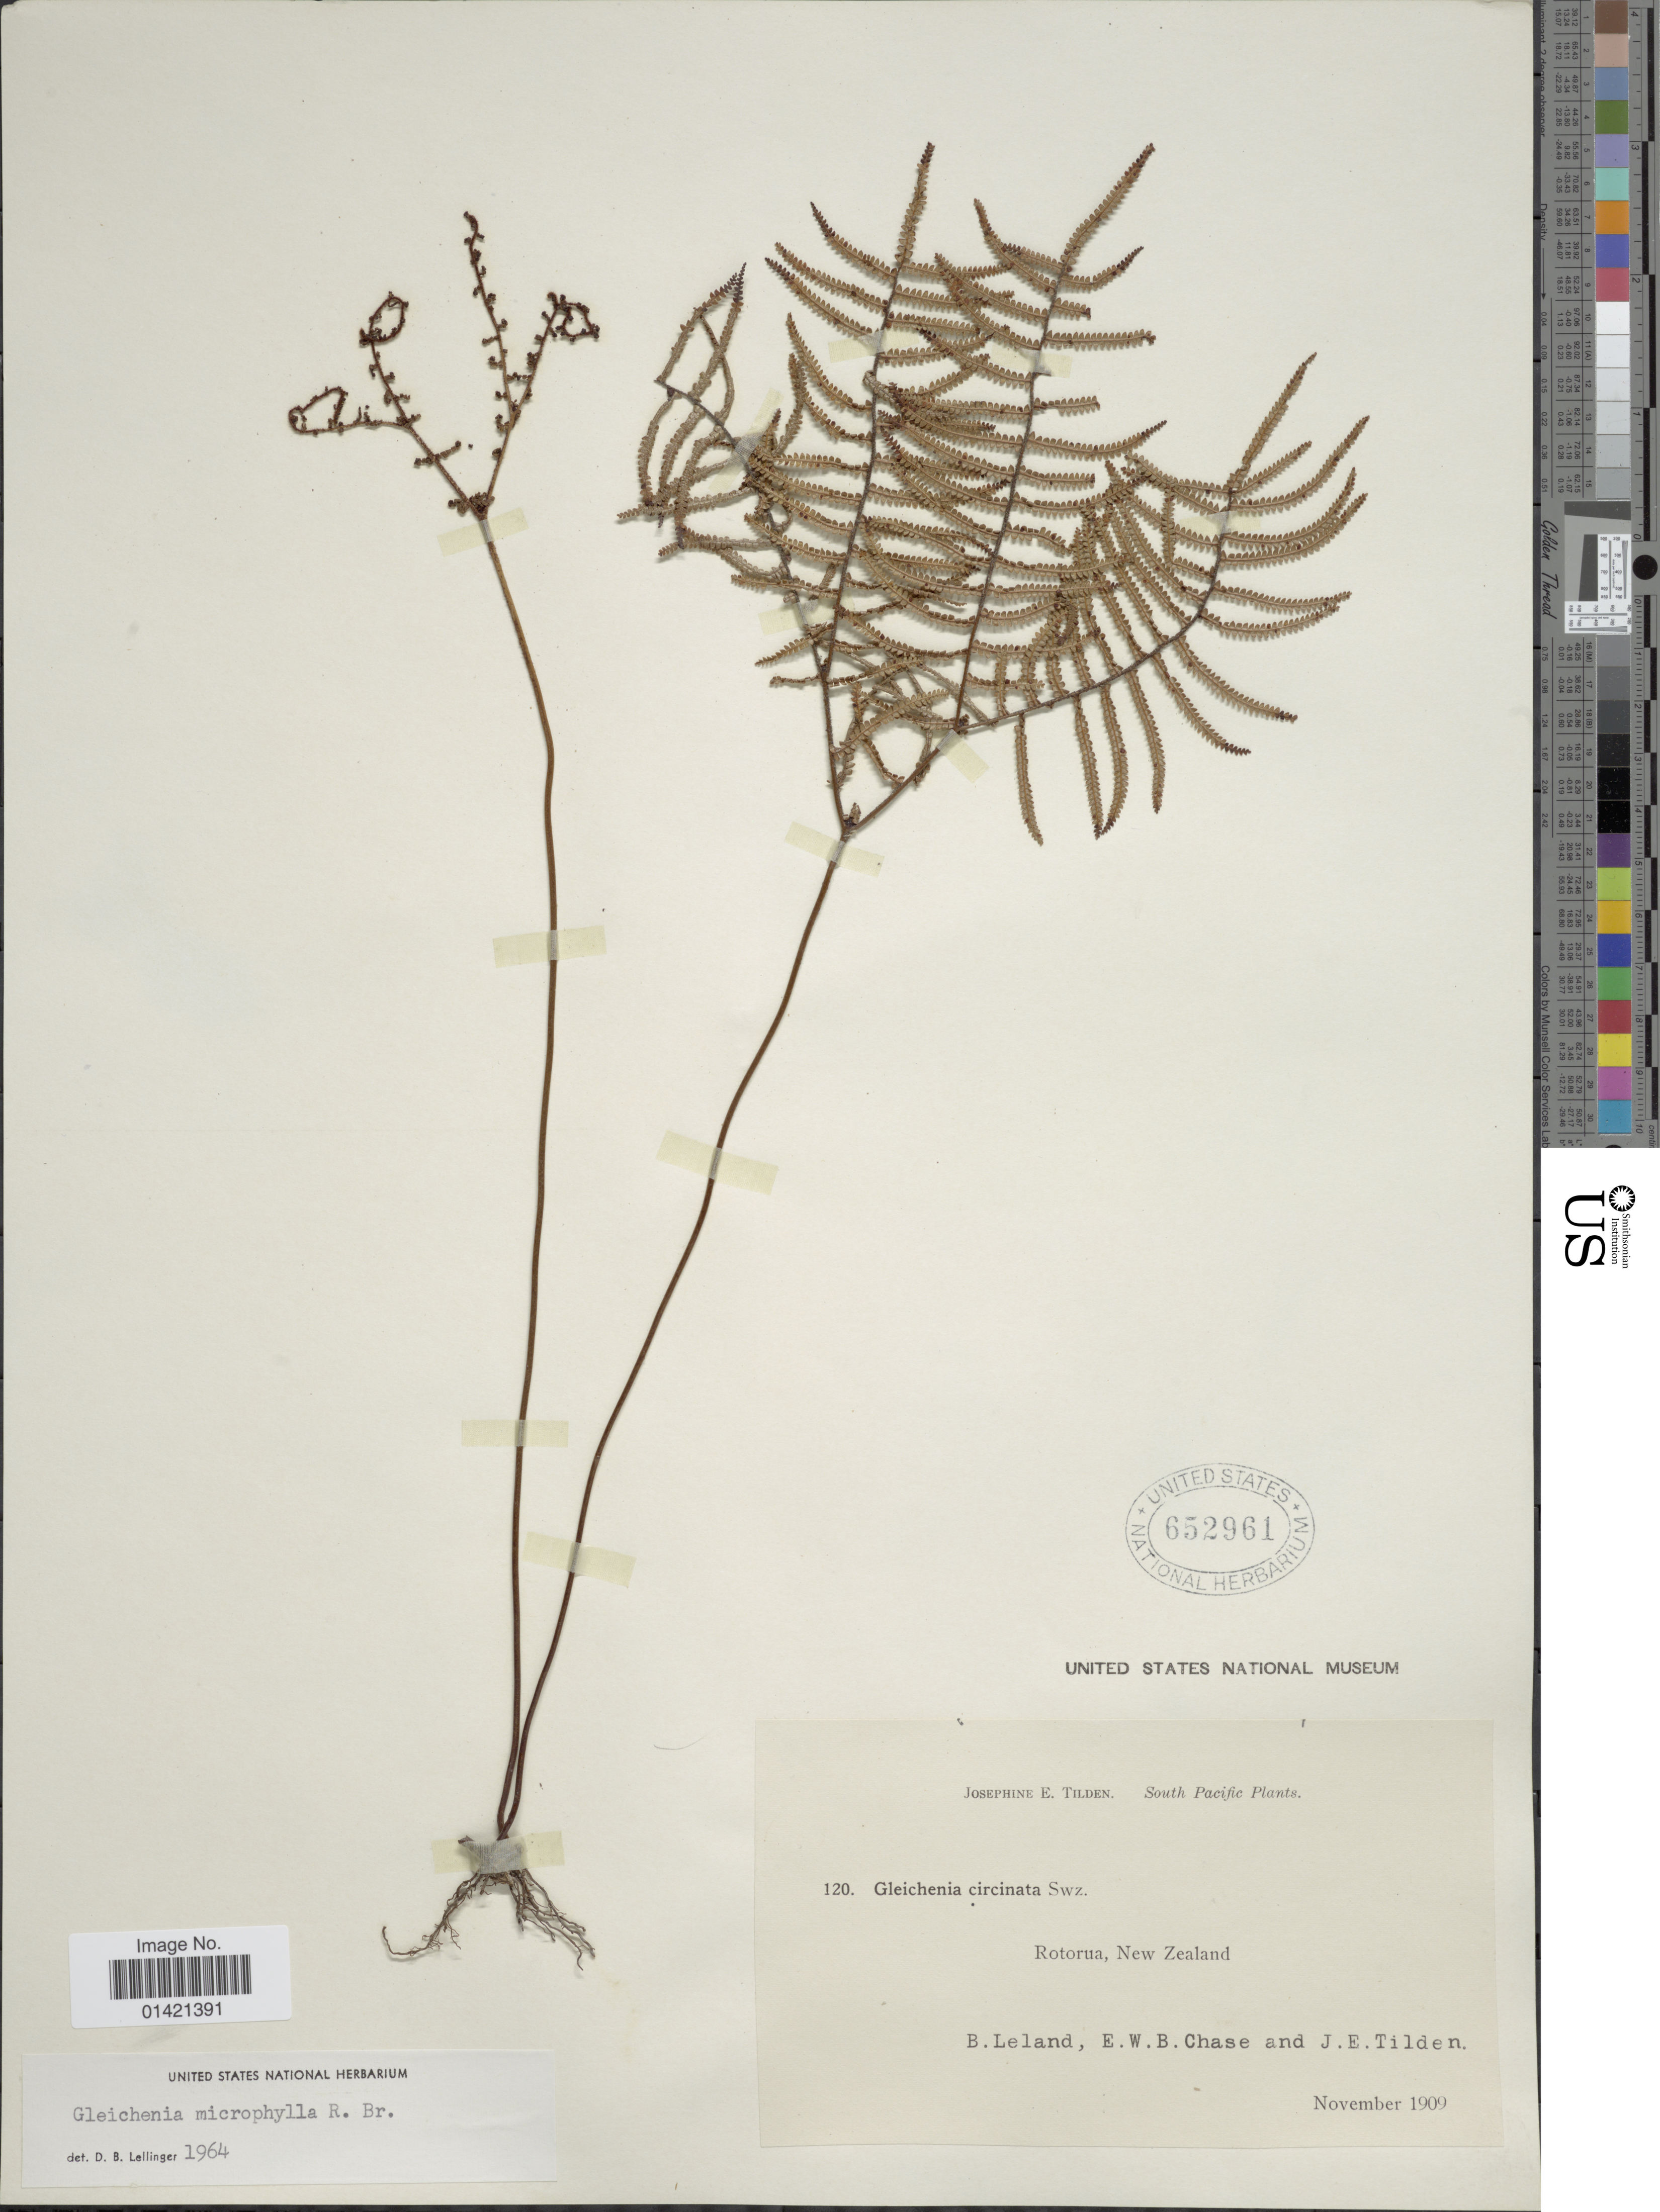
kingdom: Plantae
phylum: Tracheophyta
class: Polypodiopsida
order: Gleicheniales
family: Gleicheniaceae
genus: Gleichenia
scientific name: Gleichenia microphylla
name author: R. Br.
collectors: B. Leland, E. W. Chase & J. E. Tilden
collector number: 120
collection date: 1909-11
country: New Zealand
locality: South Pacific, Rotorua.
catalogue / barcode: US 652961